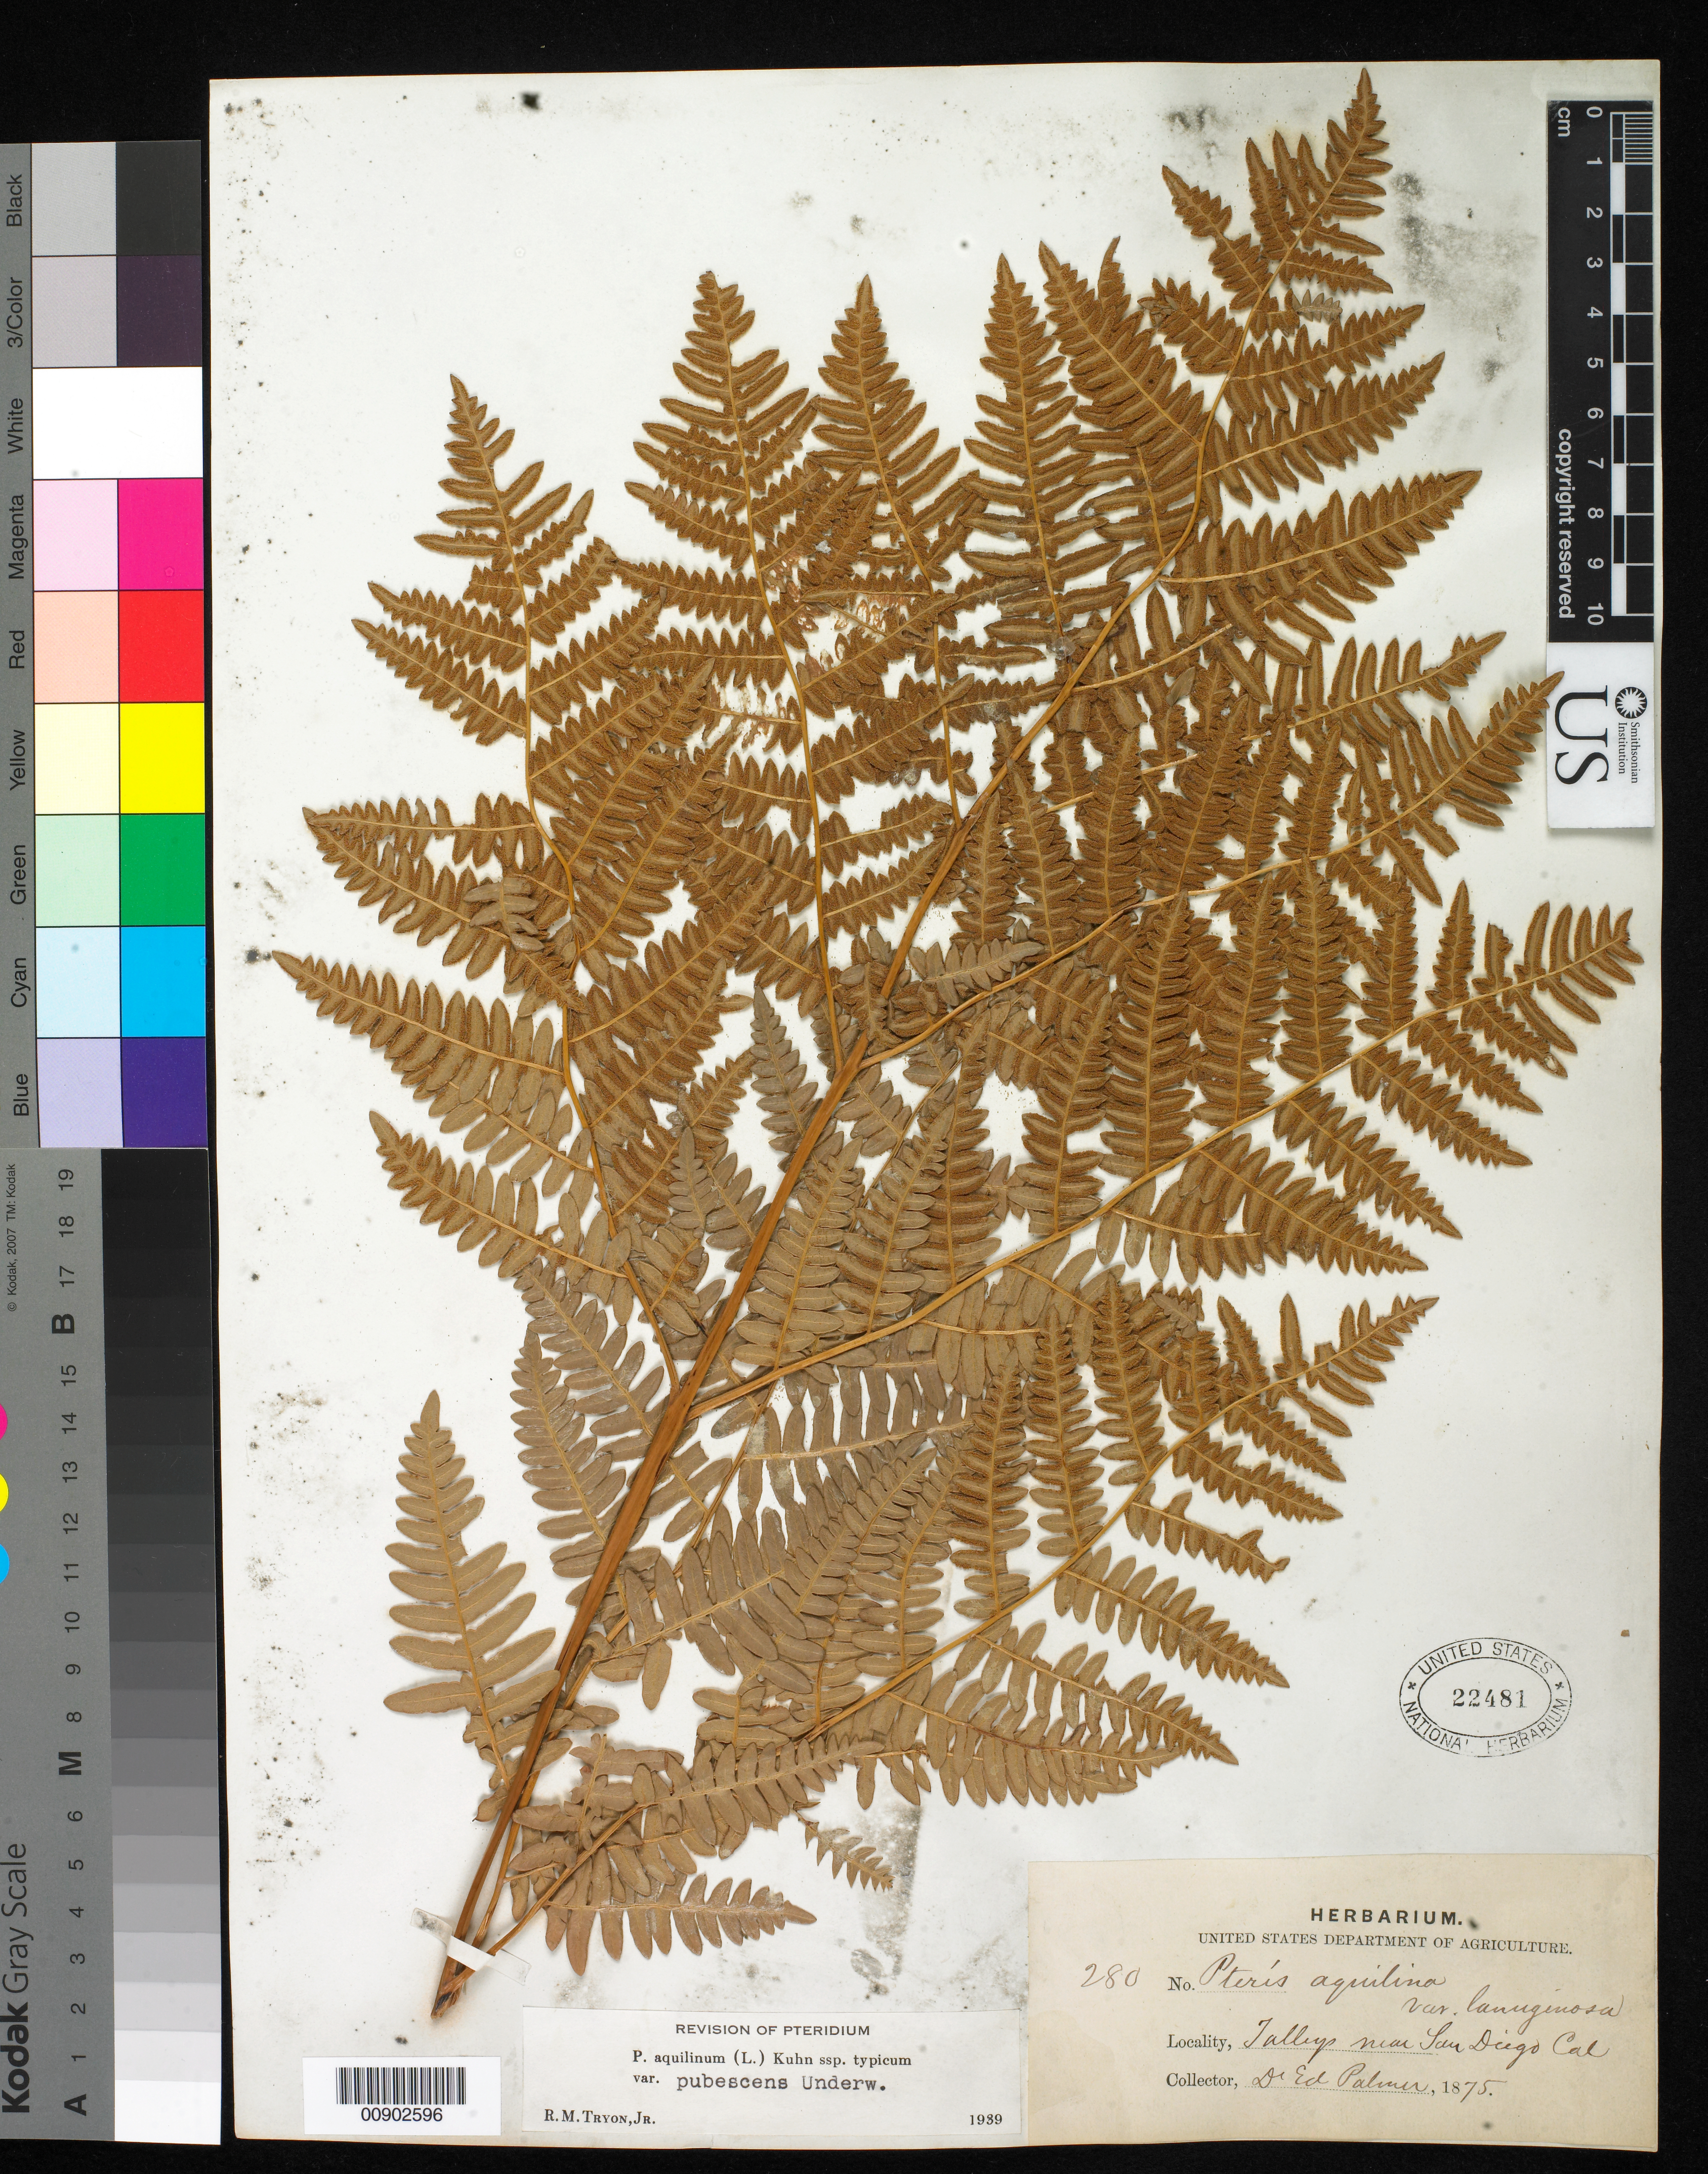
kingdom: Plantae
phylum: Tracheophyta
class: Polypodiopsida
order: Polypodiales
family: Dennstaedtiaceae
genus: Pteridium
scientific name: Pteridium pubescens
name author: (Underw.) Christenh.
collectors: E. Palmer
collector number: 280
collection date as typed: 1875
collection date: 1875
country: United States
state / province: California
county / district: San Diego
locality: Talley's near San Diego, California.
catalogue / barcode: US 22481